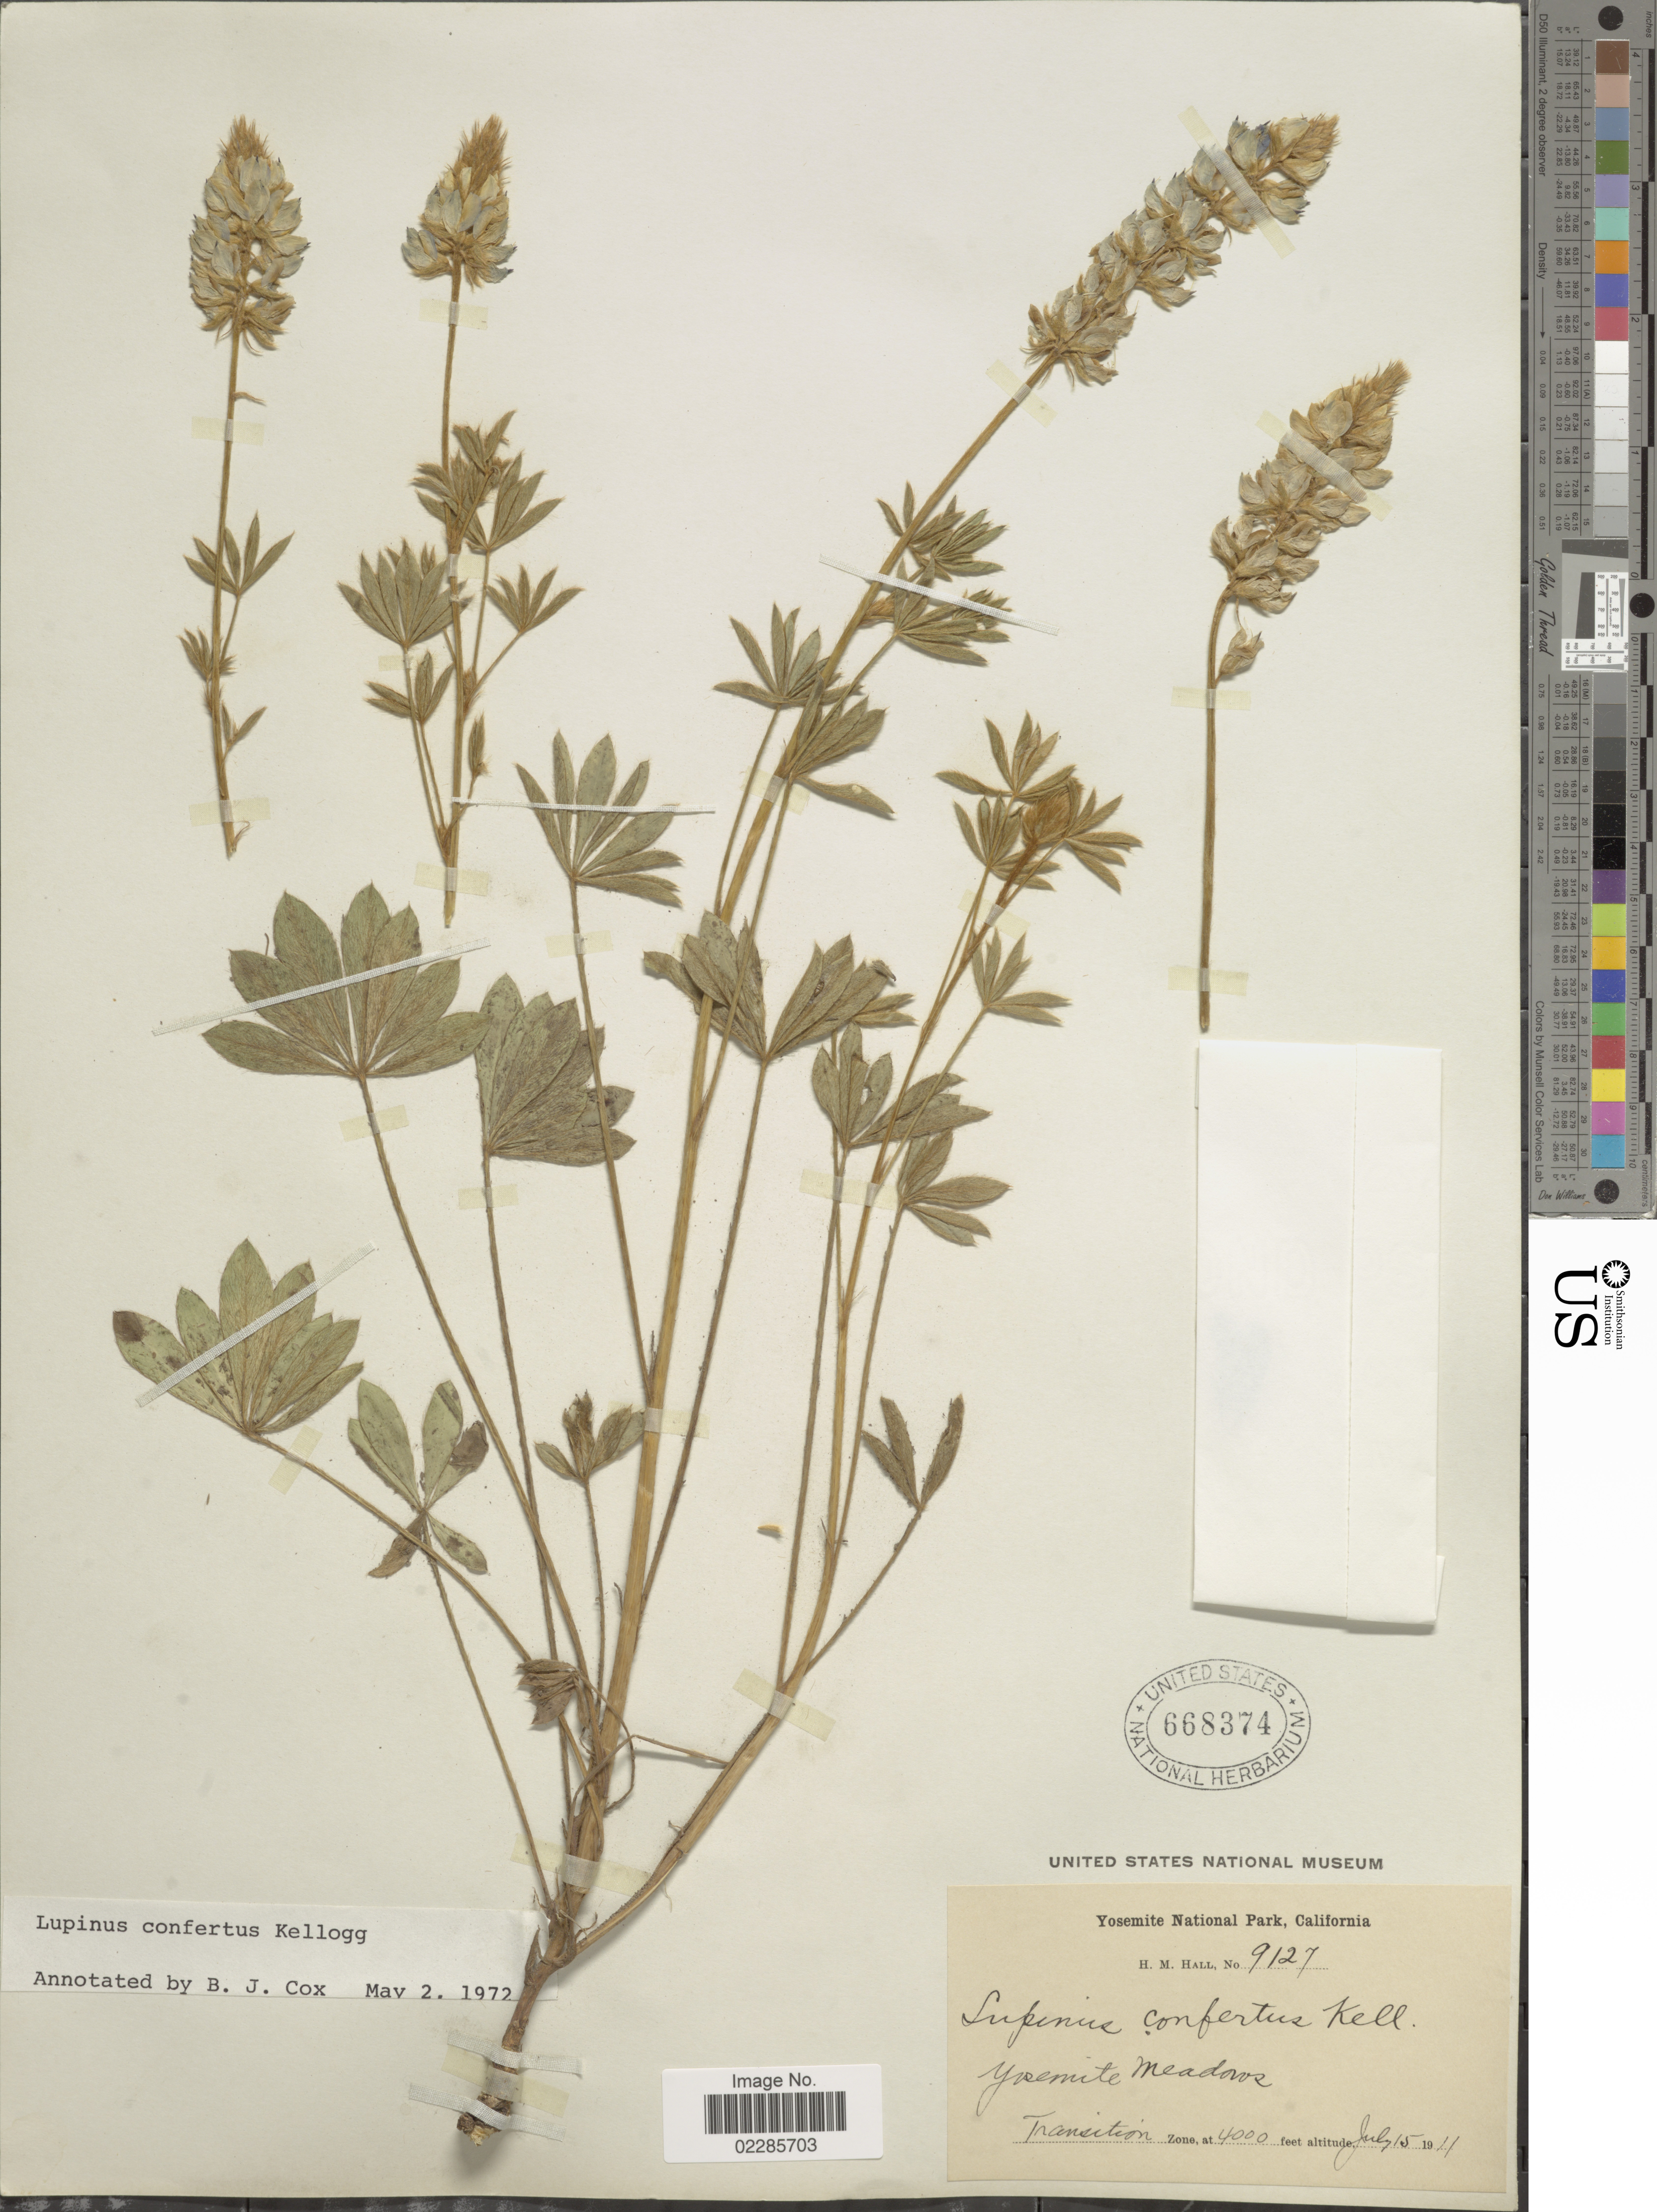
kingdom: Plantae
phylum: Tracheophyta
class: Magnoliopsida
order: Fabales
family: Fabaceae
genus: Lupinus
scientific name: Lupinus confertus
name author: Kellogg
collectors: H. M. Hall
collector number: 9127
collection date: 1911-07-15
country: United States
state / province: California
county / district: Mariposa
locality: Yosemite National Park, Yosemite Meadows, Transition Zone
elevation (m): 1219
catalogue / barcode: US 668374